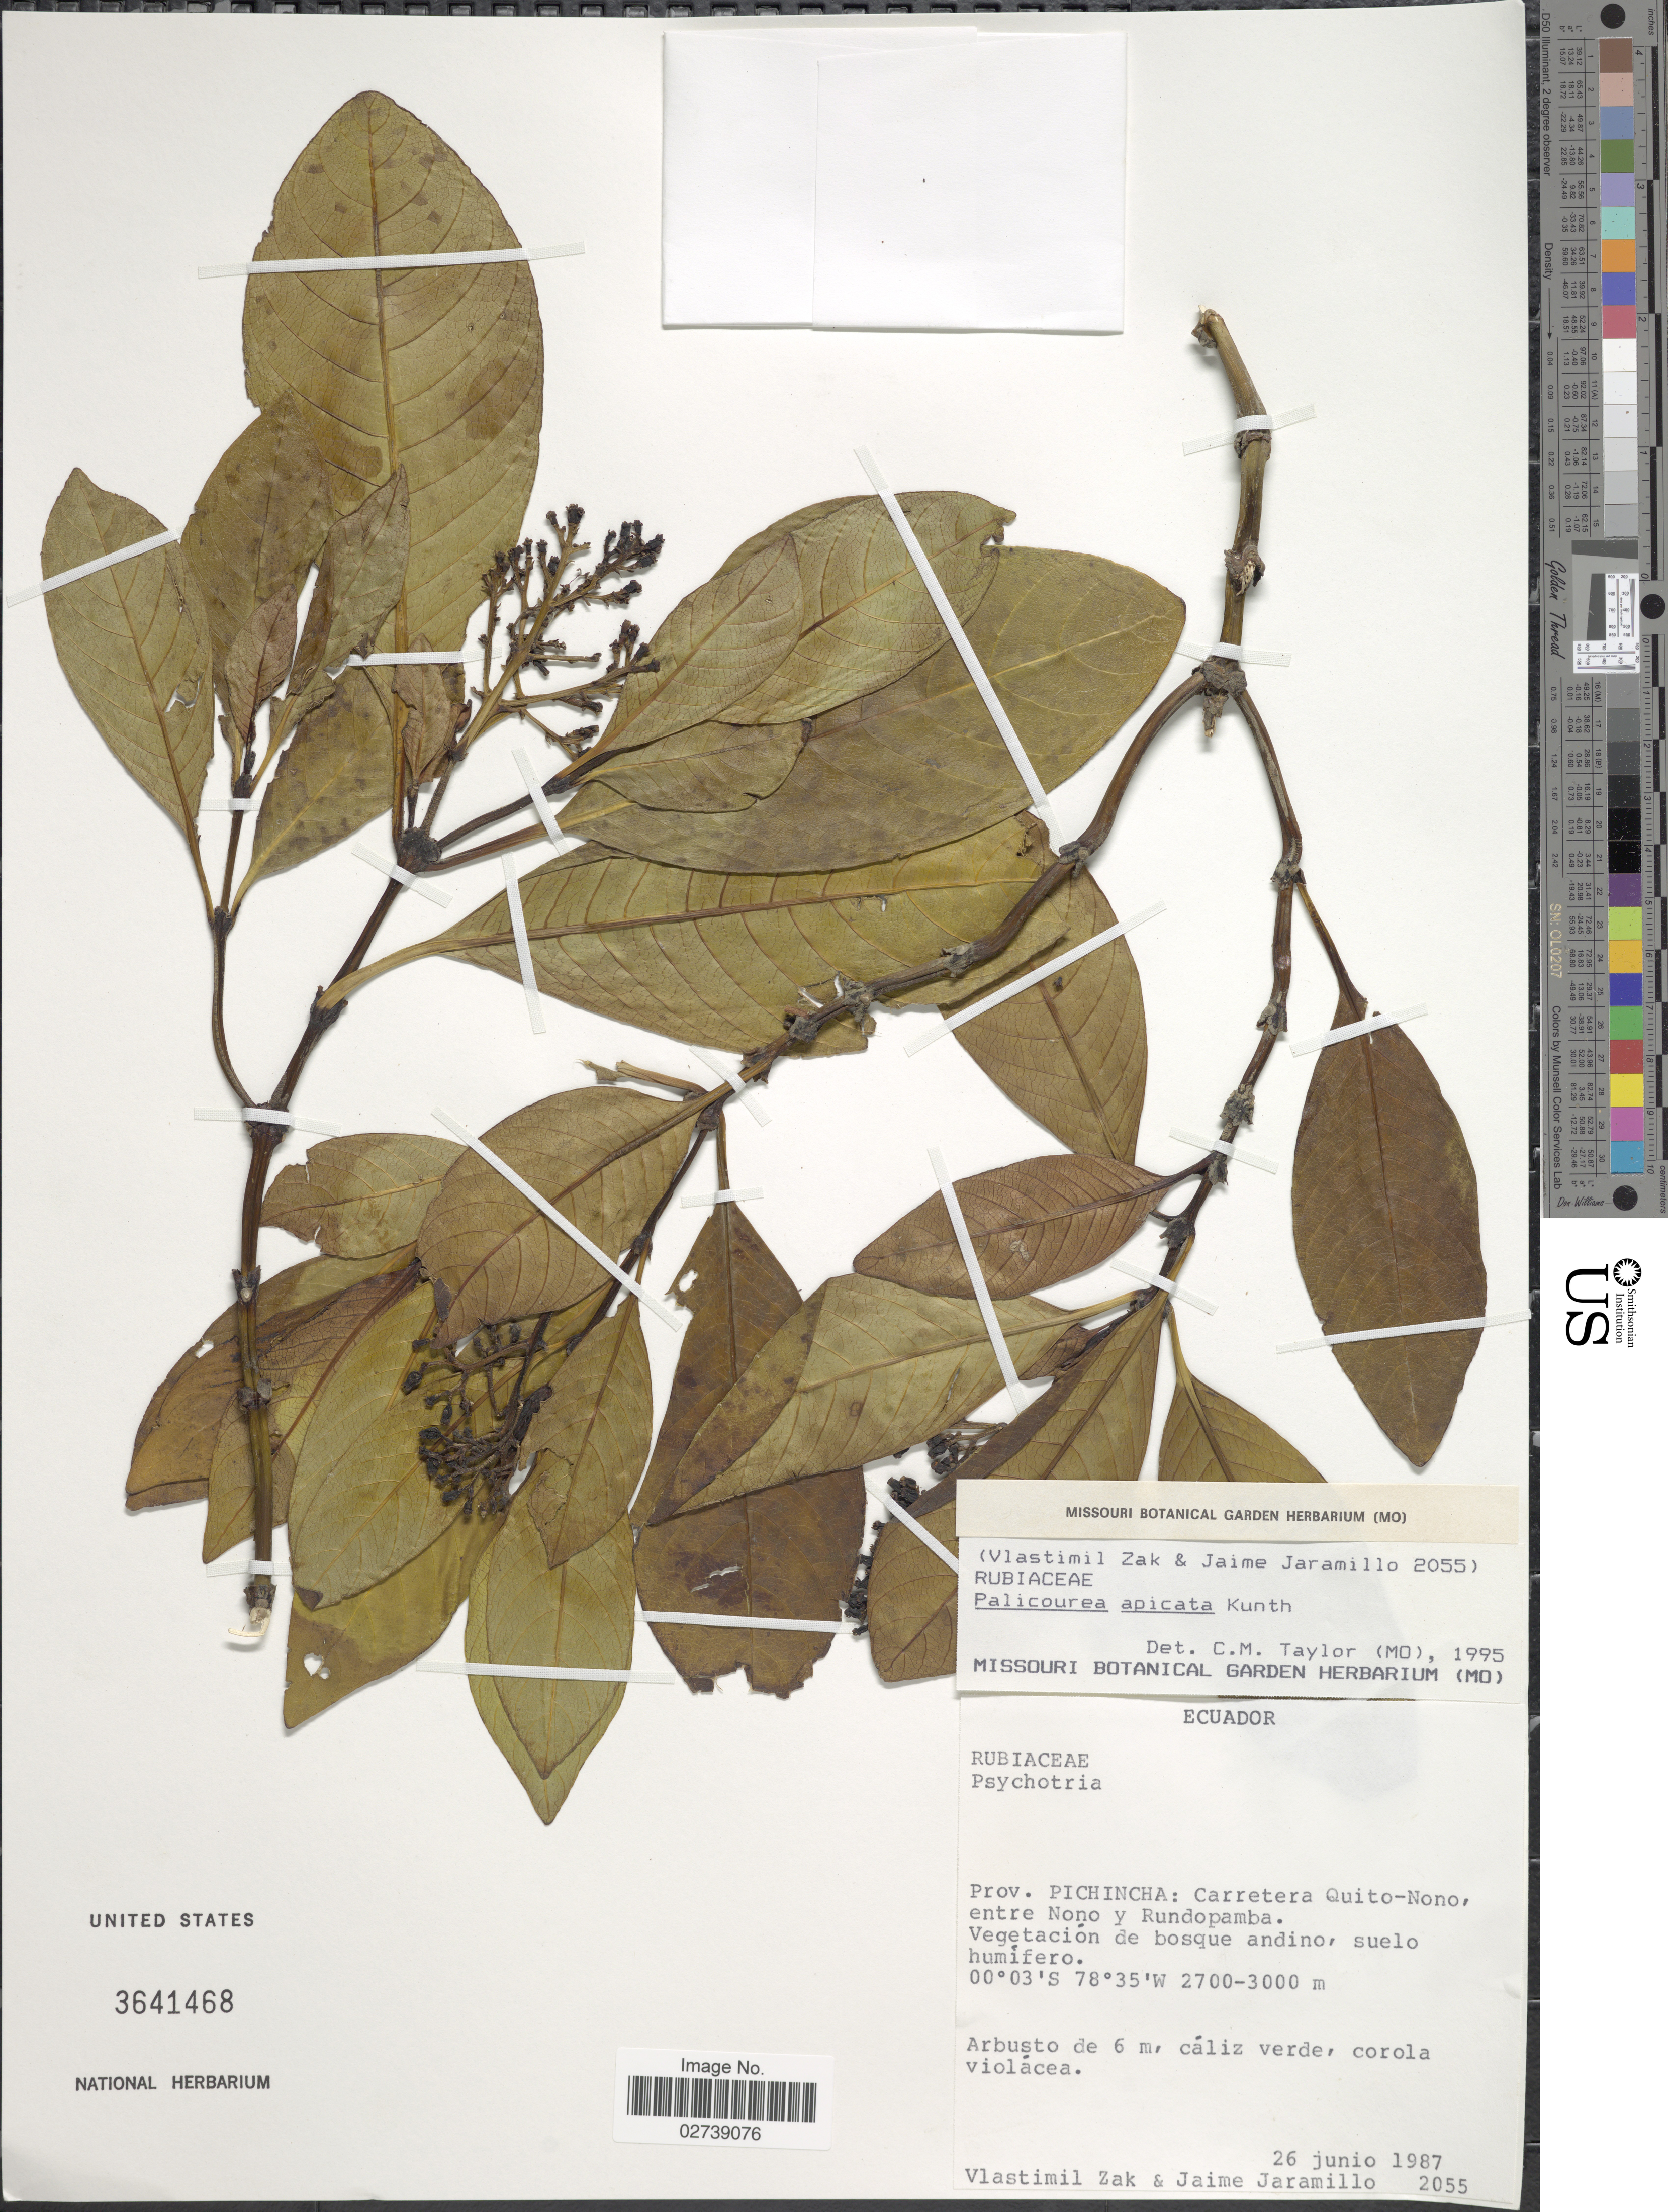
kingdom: Plantae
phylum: Tracheophyta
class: Magnoliopsida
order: Gentianales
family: Rubiaceae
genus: Palicourea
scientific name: Palicourea apicata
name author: Kunth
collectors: V. Zak & J. Jaramillo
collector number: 2055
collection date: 1987-06-26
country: Ecuador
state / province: Pichincha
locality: Prov. Pichincha:Carretera Quito-Nono, entre Nono y Rundopamba.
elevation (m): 2700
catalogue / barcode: US 3641468